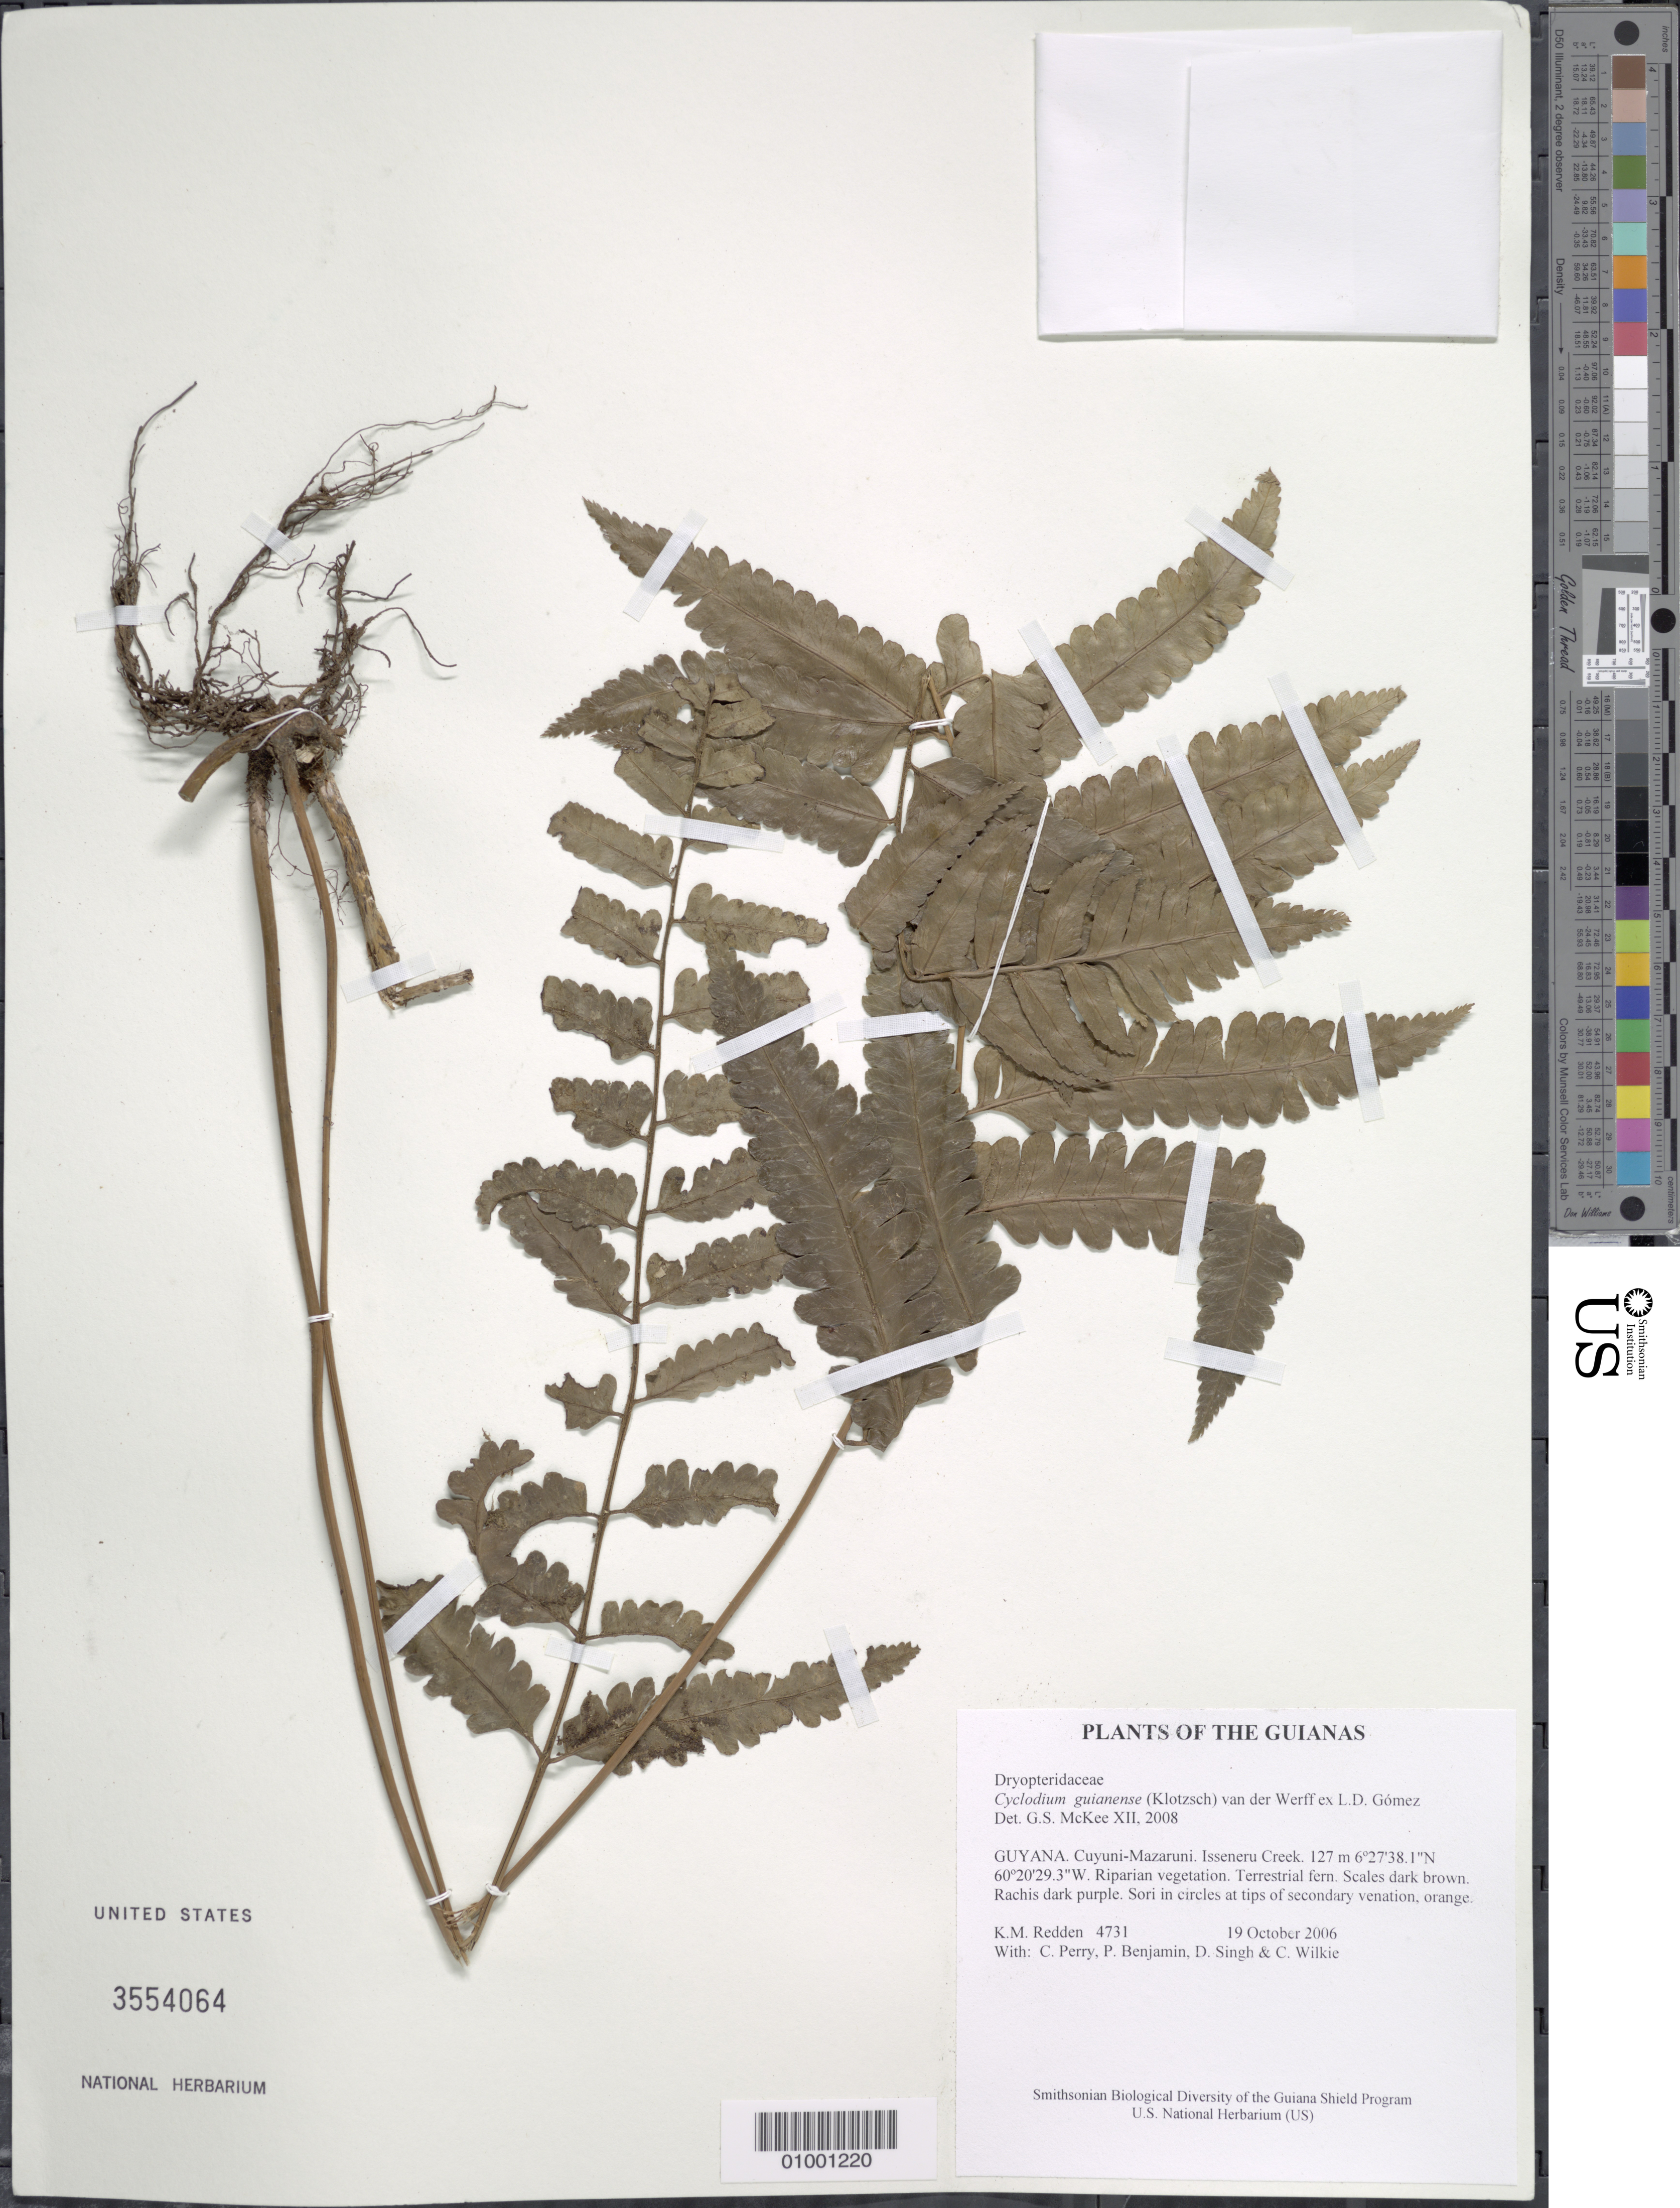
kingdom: Plantae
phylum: Tracheophyta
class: Polypodiopsida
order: Polypodiales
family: Dryopteridaceae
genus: Cyclodium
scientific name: Cyclodium guianense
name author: (Klotzsch) van der Werff ex L.D. Gómez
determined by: McKee, G. S., (US), NMNH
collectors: K. M. Redden, C. Perry, P. Benjamin, D. Singh & C. Wilkie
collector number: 4731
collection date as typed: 19 October 2006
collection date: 2006-10-19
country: Guyana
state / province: Cuyuni-Mazaruni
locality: Isseneru Creek.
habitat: Riparian vegetation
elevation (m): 127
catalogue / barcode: US 3554064